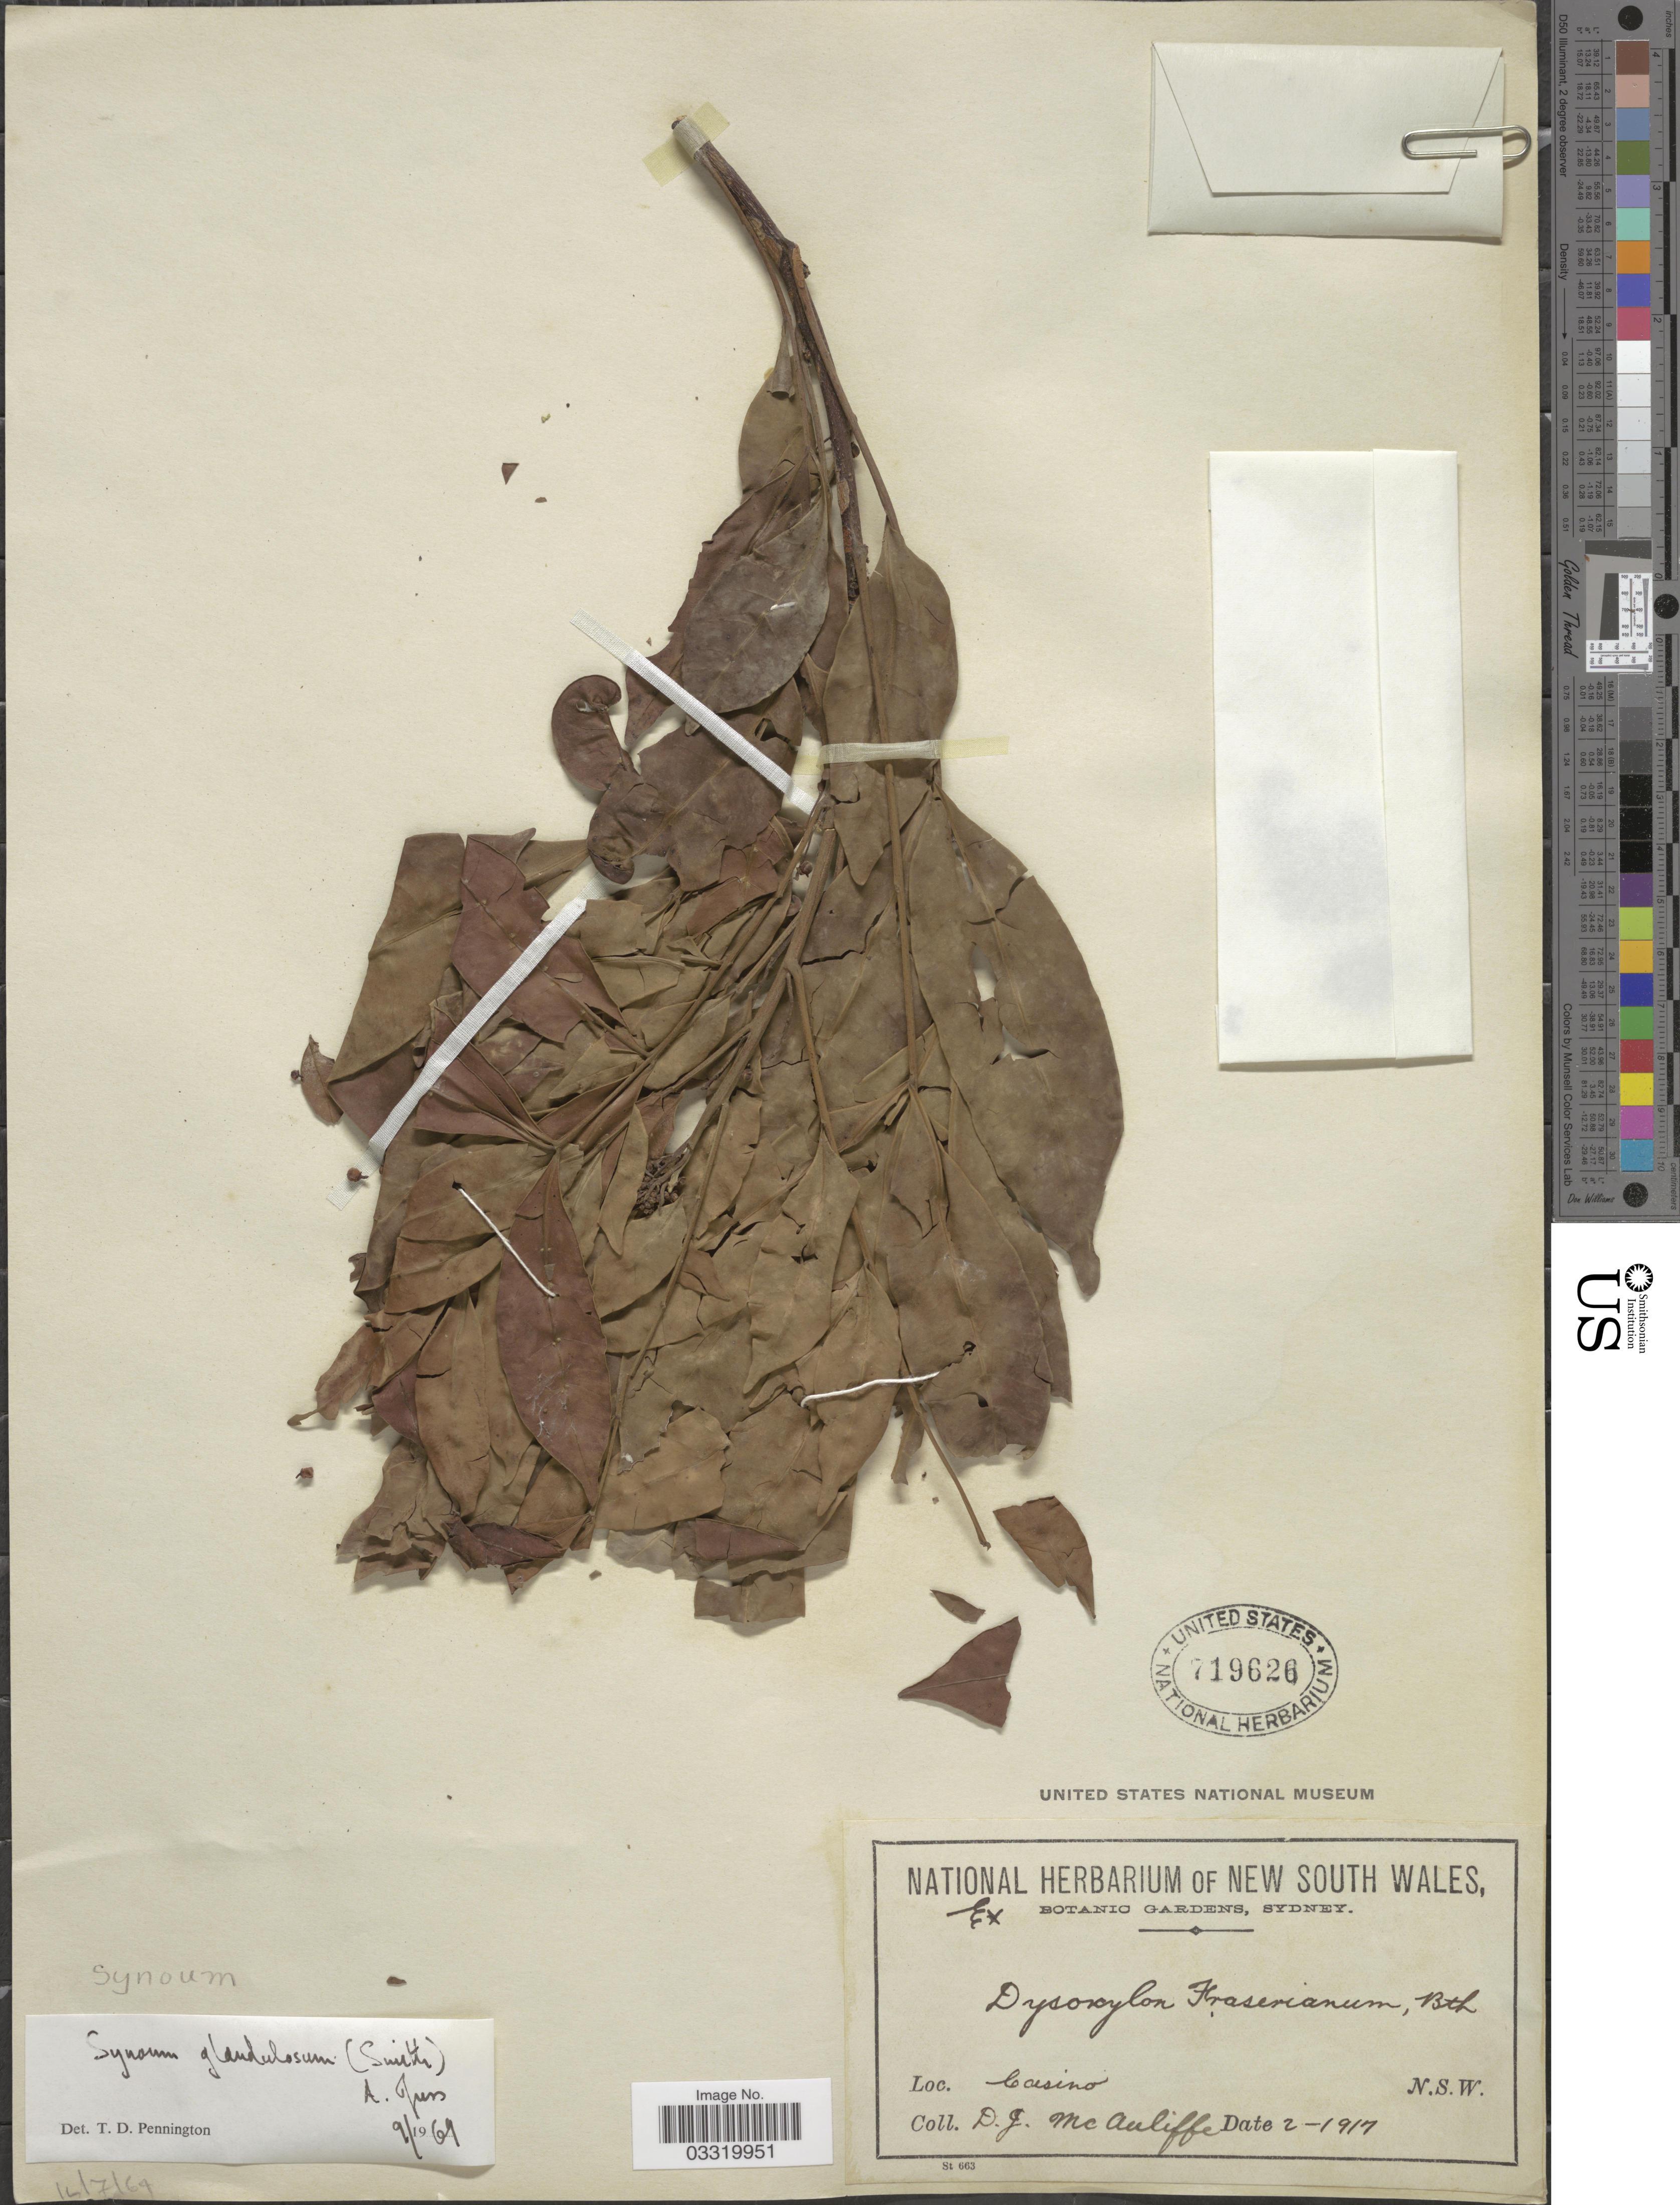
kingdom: Plantae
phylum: Tracheophyta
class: Magnoliopsida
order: Sapindales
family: Meliaceae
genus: Synoum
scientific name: Synoum glandulosum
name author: (Sm.) A. Juss.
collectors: D. McAuliffe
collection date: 1917-02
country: Australia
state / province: New South Wales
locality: Casino.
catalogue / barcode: US 719626